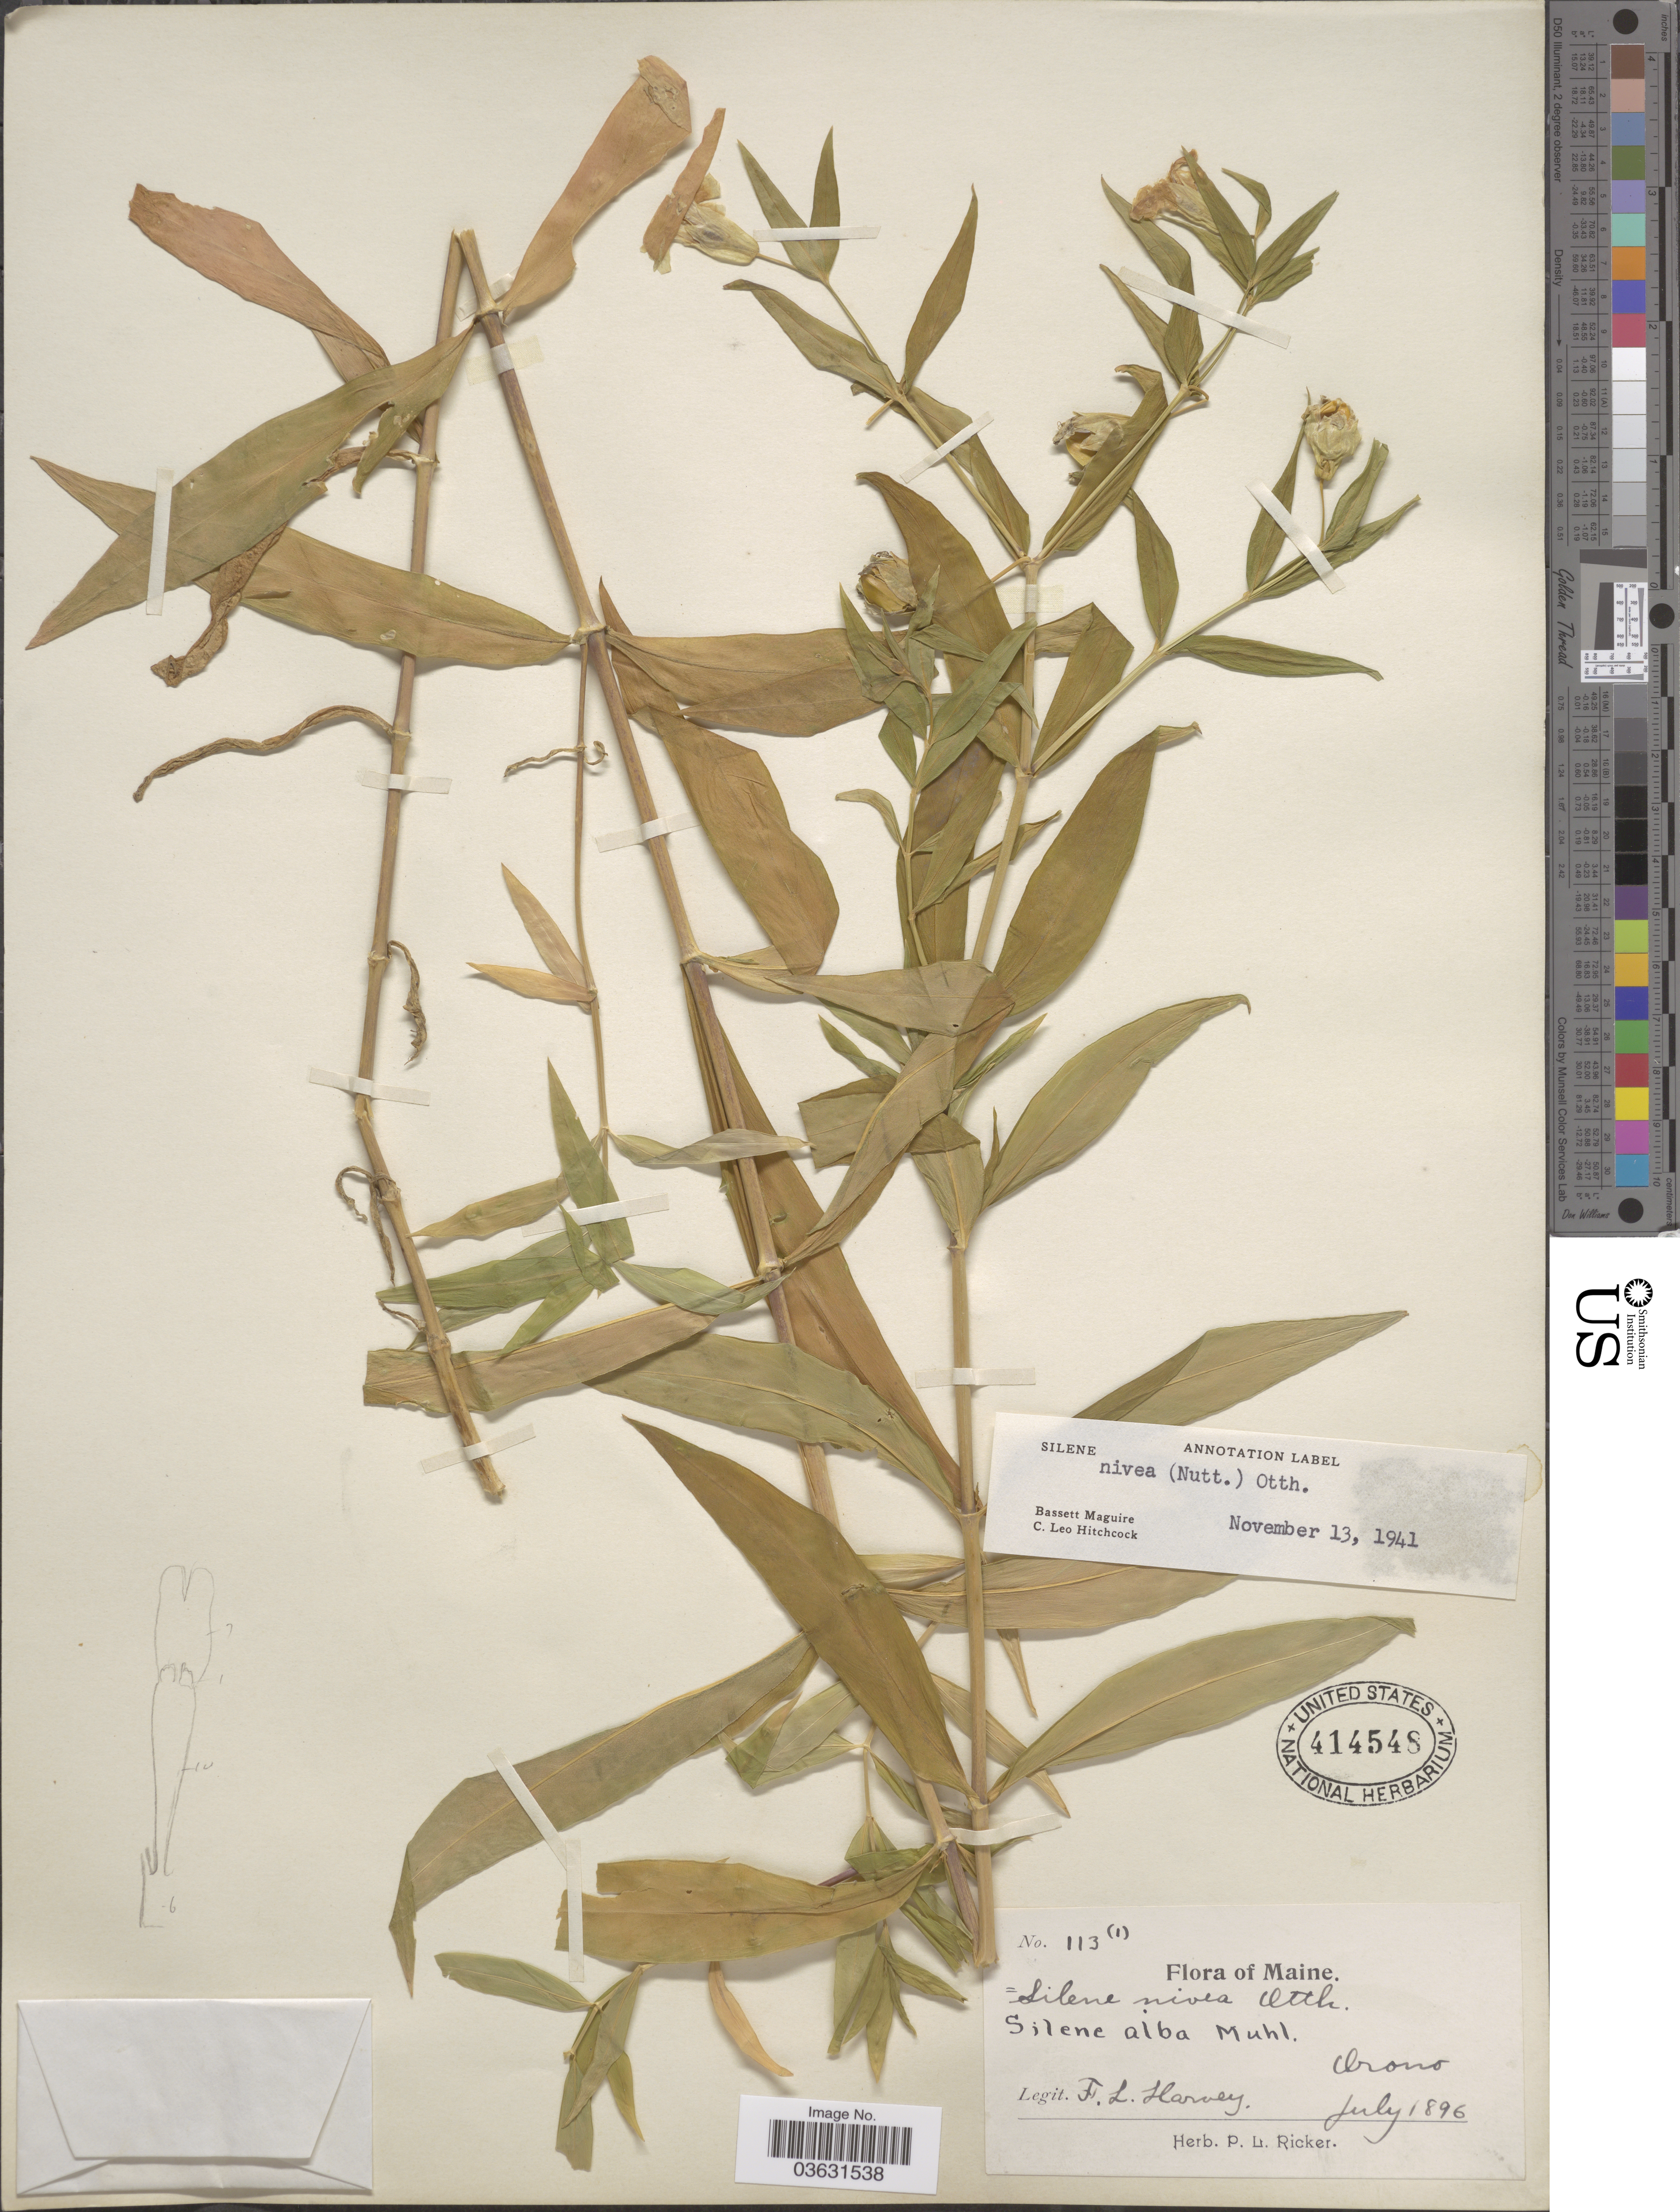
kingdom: Plantae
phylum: Tracheophyta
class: Magnoliopsida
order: Caryophyllales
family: Caryophyllaceae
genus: Silene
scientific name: Silene nivea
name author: (Nutt.) Muhl. ex DC.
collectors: F. L. Harvey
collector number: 113(1)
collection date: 1896-07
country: United States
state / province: Maine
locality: Orono.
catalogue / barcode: US 414548